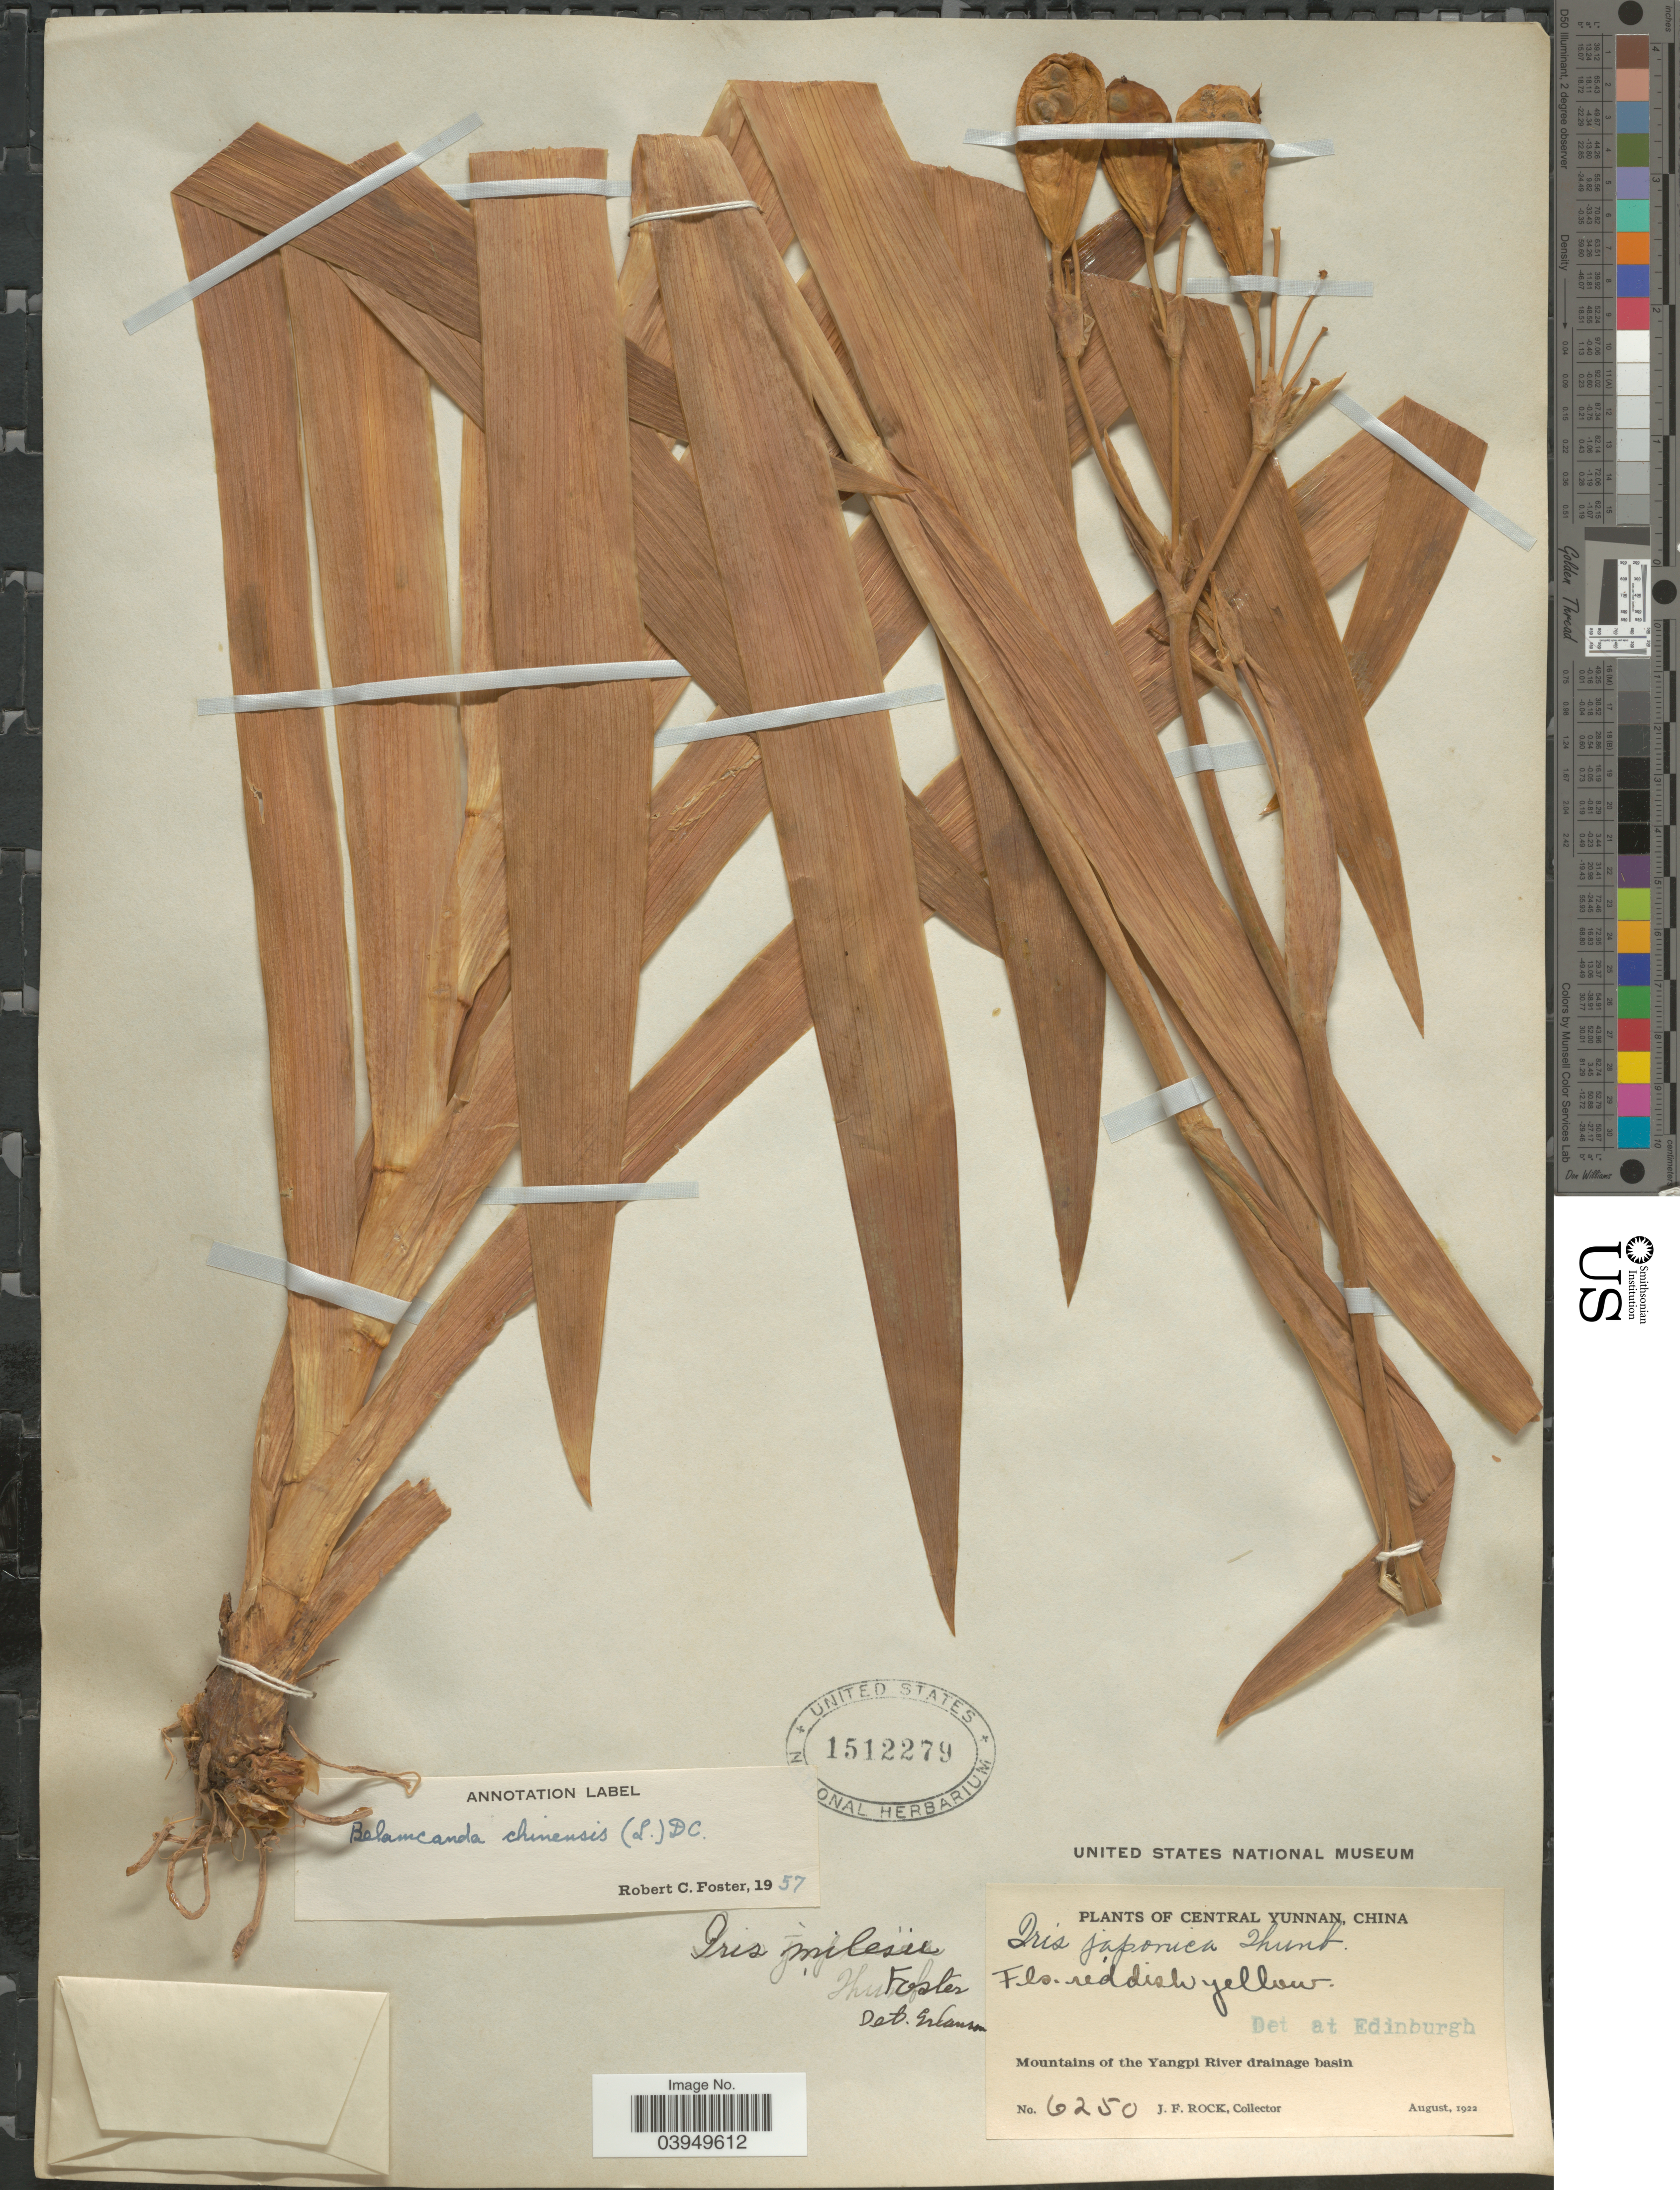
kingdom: Plantae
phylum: Tracheophyta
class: Liliopsida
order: Asparagales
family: Iridaceae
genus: Iris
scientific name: Iris domestica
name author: (L.) Goldblatt & Mabb.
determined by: Strong, Mark T., (BOT), Smithsonian Institution - National Museum of Natural History (UNITED STATES)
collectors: J. Rock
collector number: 6250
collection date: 1922-08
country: China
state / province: Yunnan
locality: Central Yunnan. Mountains of the Yangpi River drainage basin.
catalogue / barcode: US 1512279